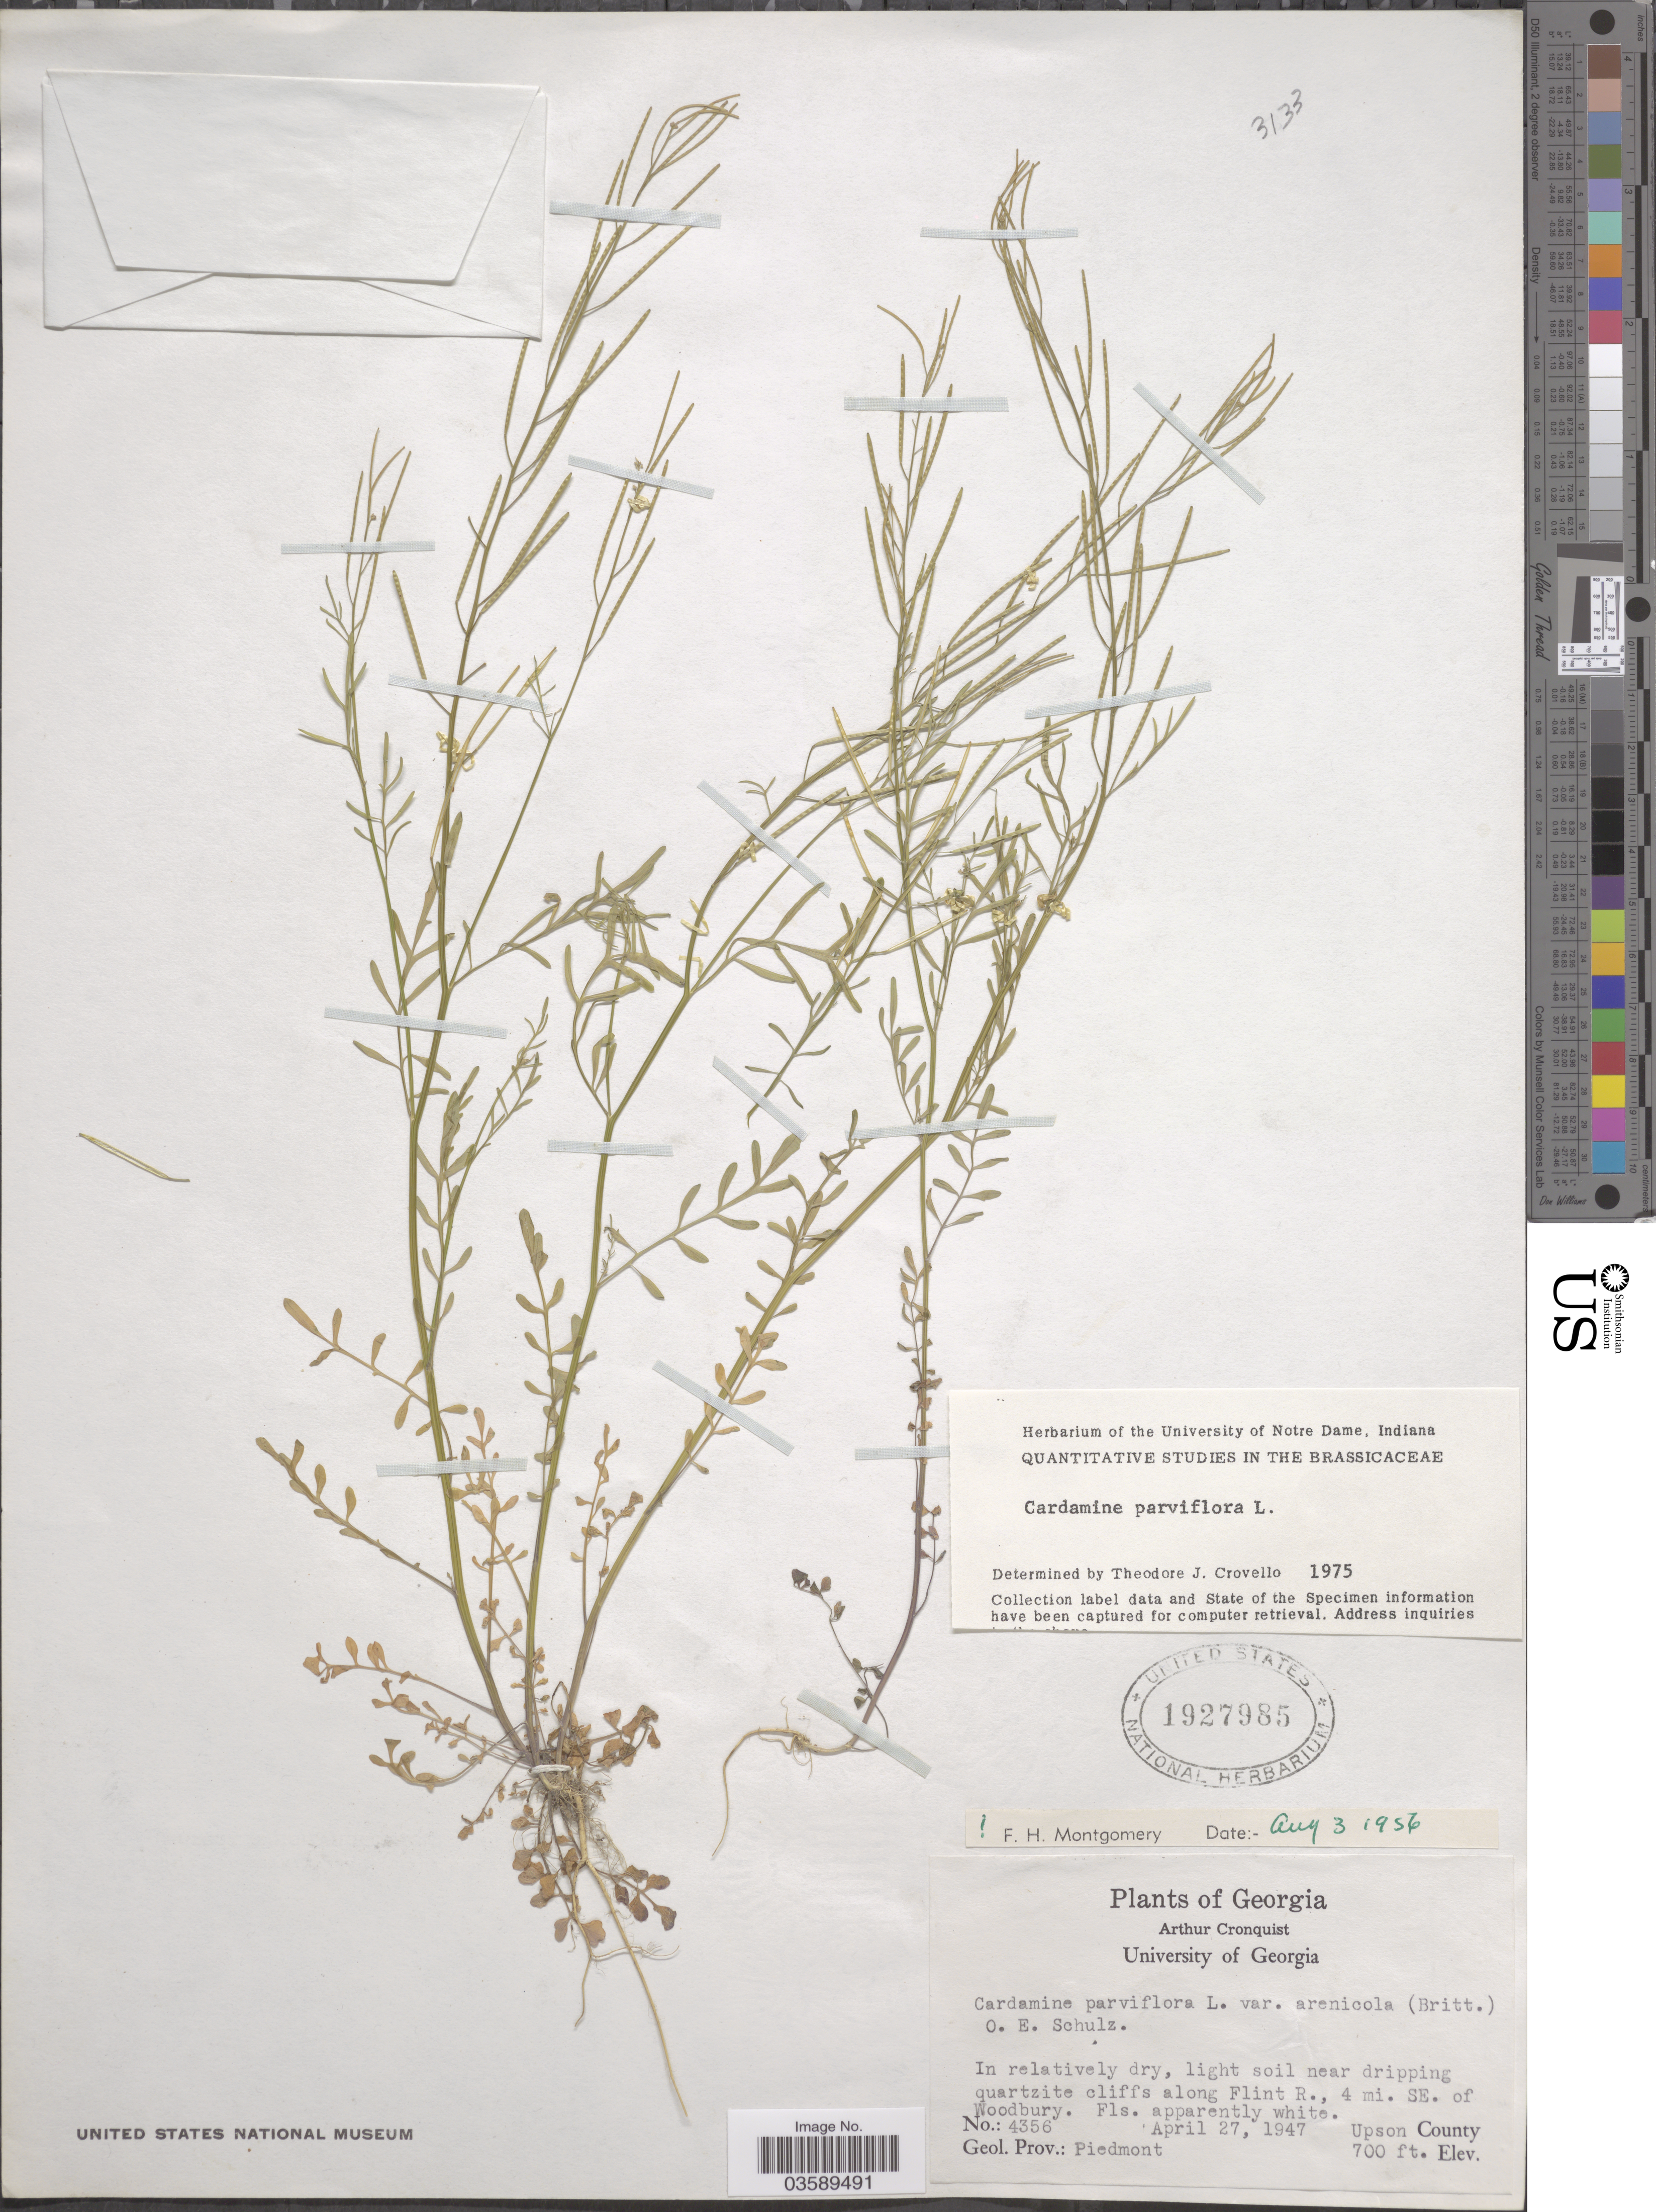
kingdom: Plantae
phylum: Tracheophyta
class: Magnoliopsida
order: Brassicales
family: Brassicaceae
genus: Cardamine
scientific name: Cardamine parviflora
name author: L.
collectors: A. J. Cronquist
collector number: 4356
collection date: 1947-04-27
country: United States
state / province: Georgia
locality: In relatively dry, light soil near dripping quartzite cliffs along Flint R., 4 mi. SE. of Woodbury. Upson County. Geol. Prov.: Piedmont.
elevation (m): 213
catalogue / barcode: US 1927985